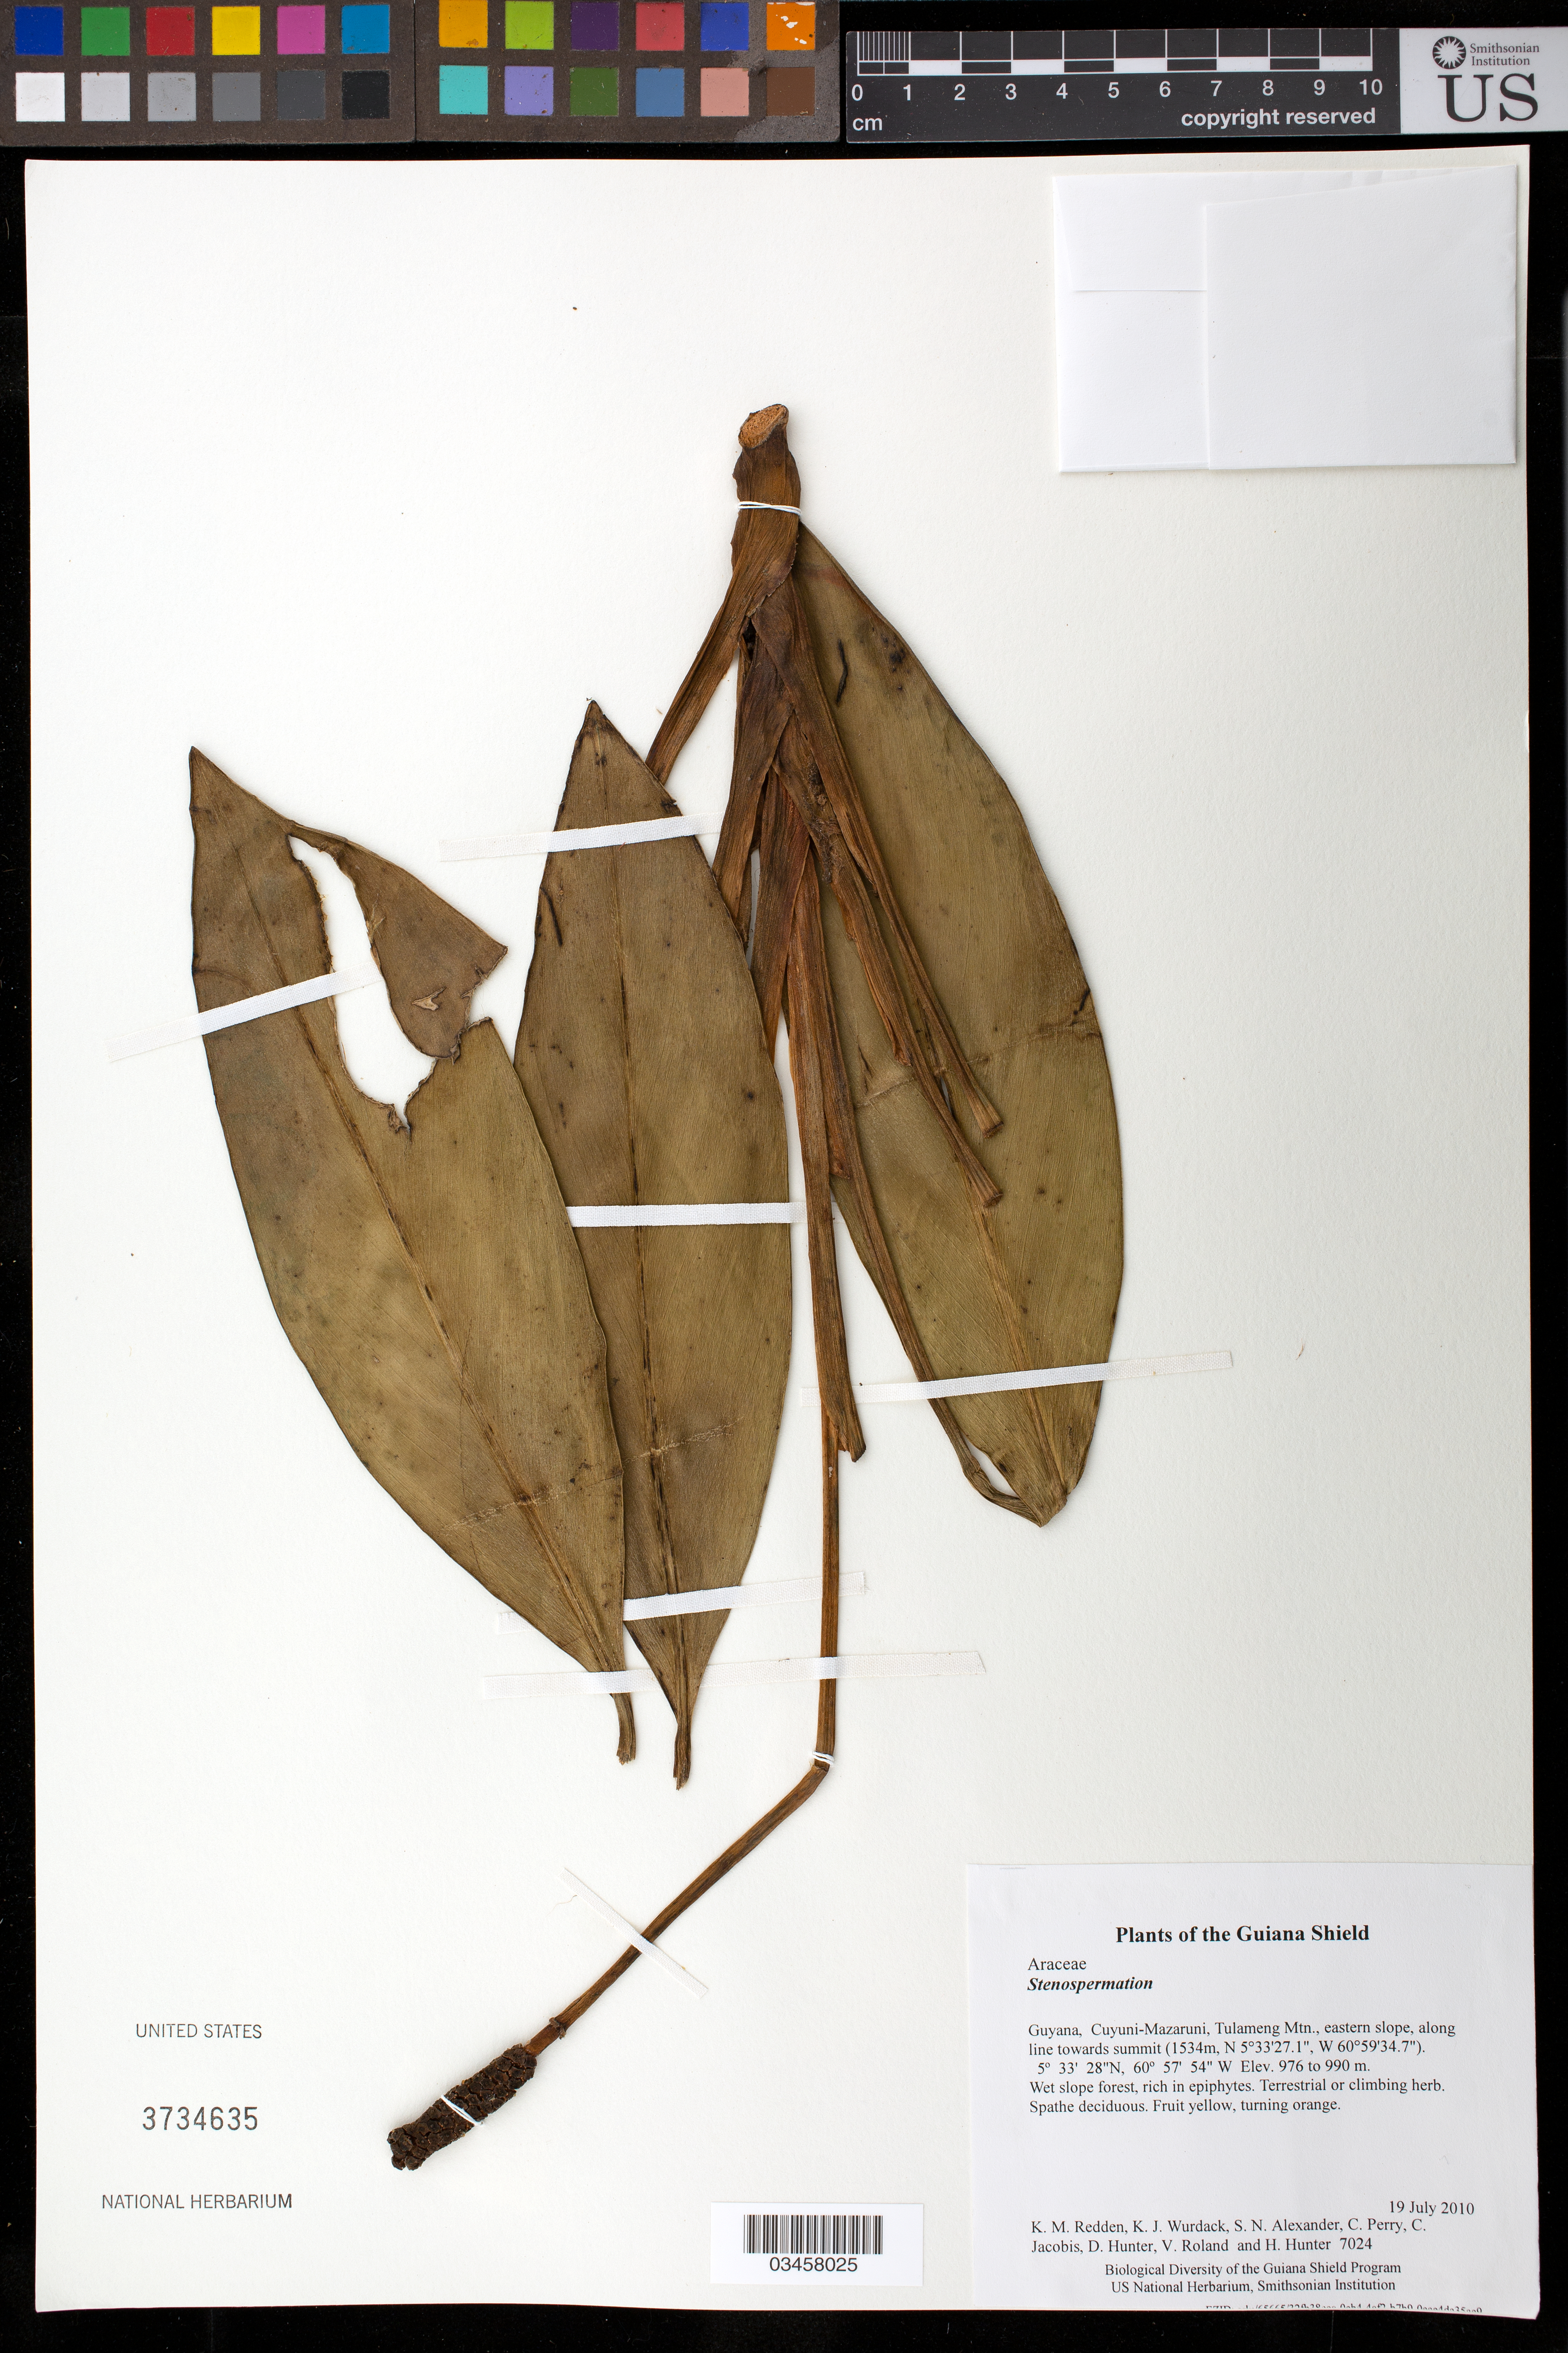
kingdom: Plantae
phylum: Tracheophyta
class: Liliopsida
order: Alismatales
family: Araceae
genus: Stenospermation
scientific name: Stenospermation sp.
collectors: K. M. Redden, K. Wurdack, S. N. Alexander, C. Perry, C. Jacobis, D. Hunter, V. Roland & H. Hunter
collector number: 7024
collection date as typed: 19 July 2010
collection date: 2010-07-19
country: Guyana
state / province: Cuyuni-Mazaruni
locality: Tulameng Mtn., eastern slope, along line towards summit (1534m, N 5°33'27.1", W 60°59'34.7")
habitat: Wet slope forest, rich in epiphytes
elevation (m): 976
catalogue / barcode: US 3734635